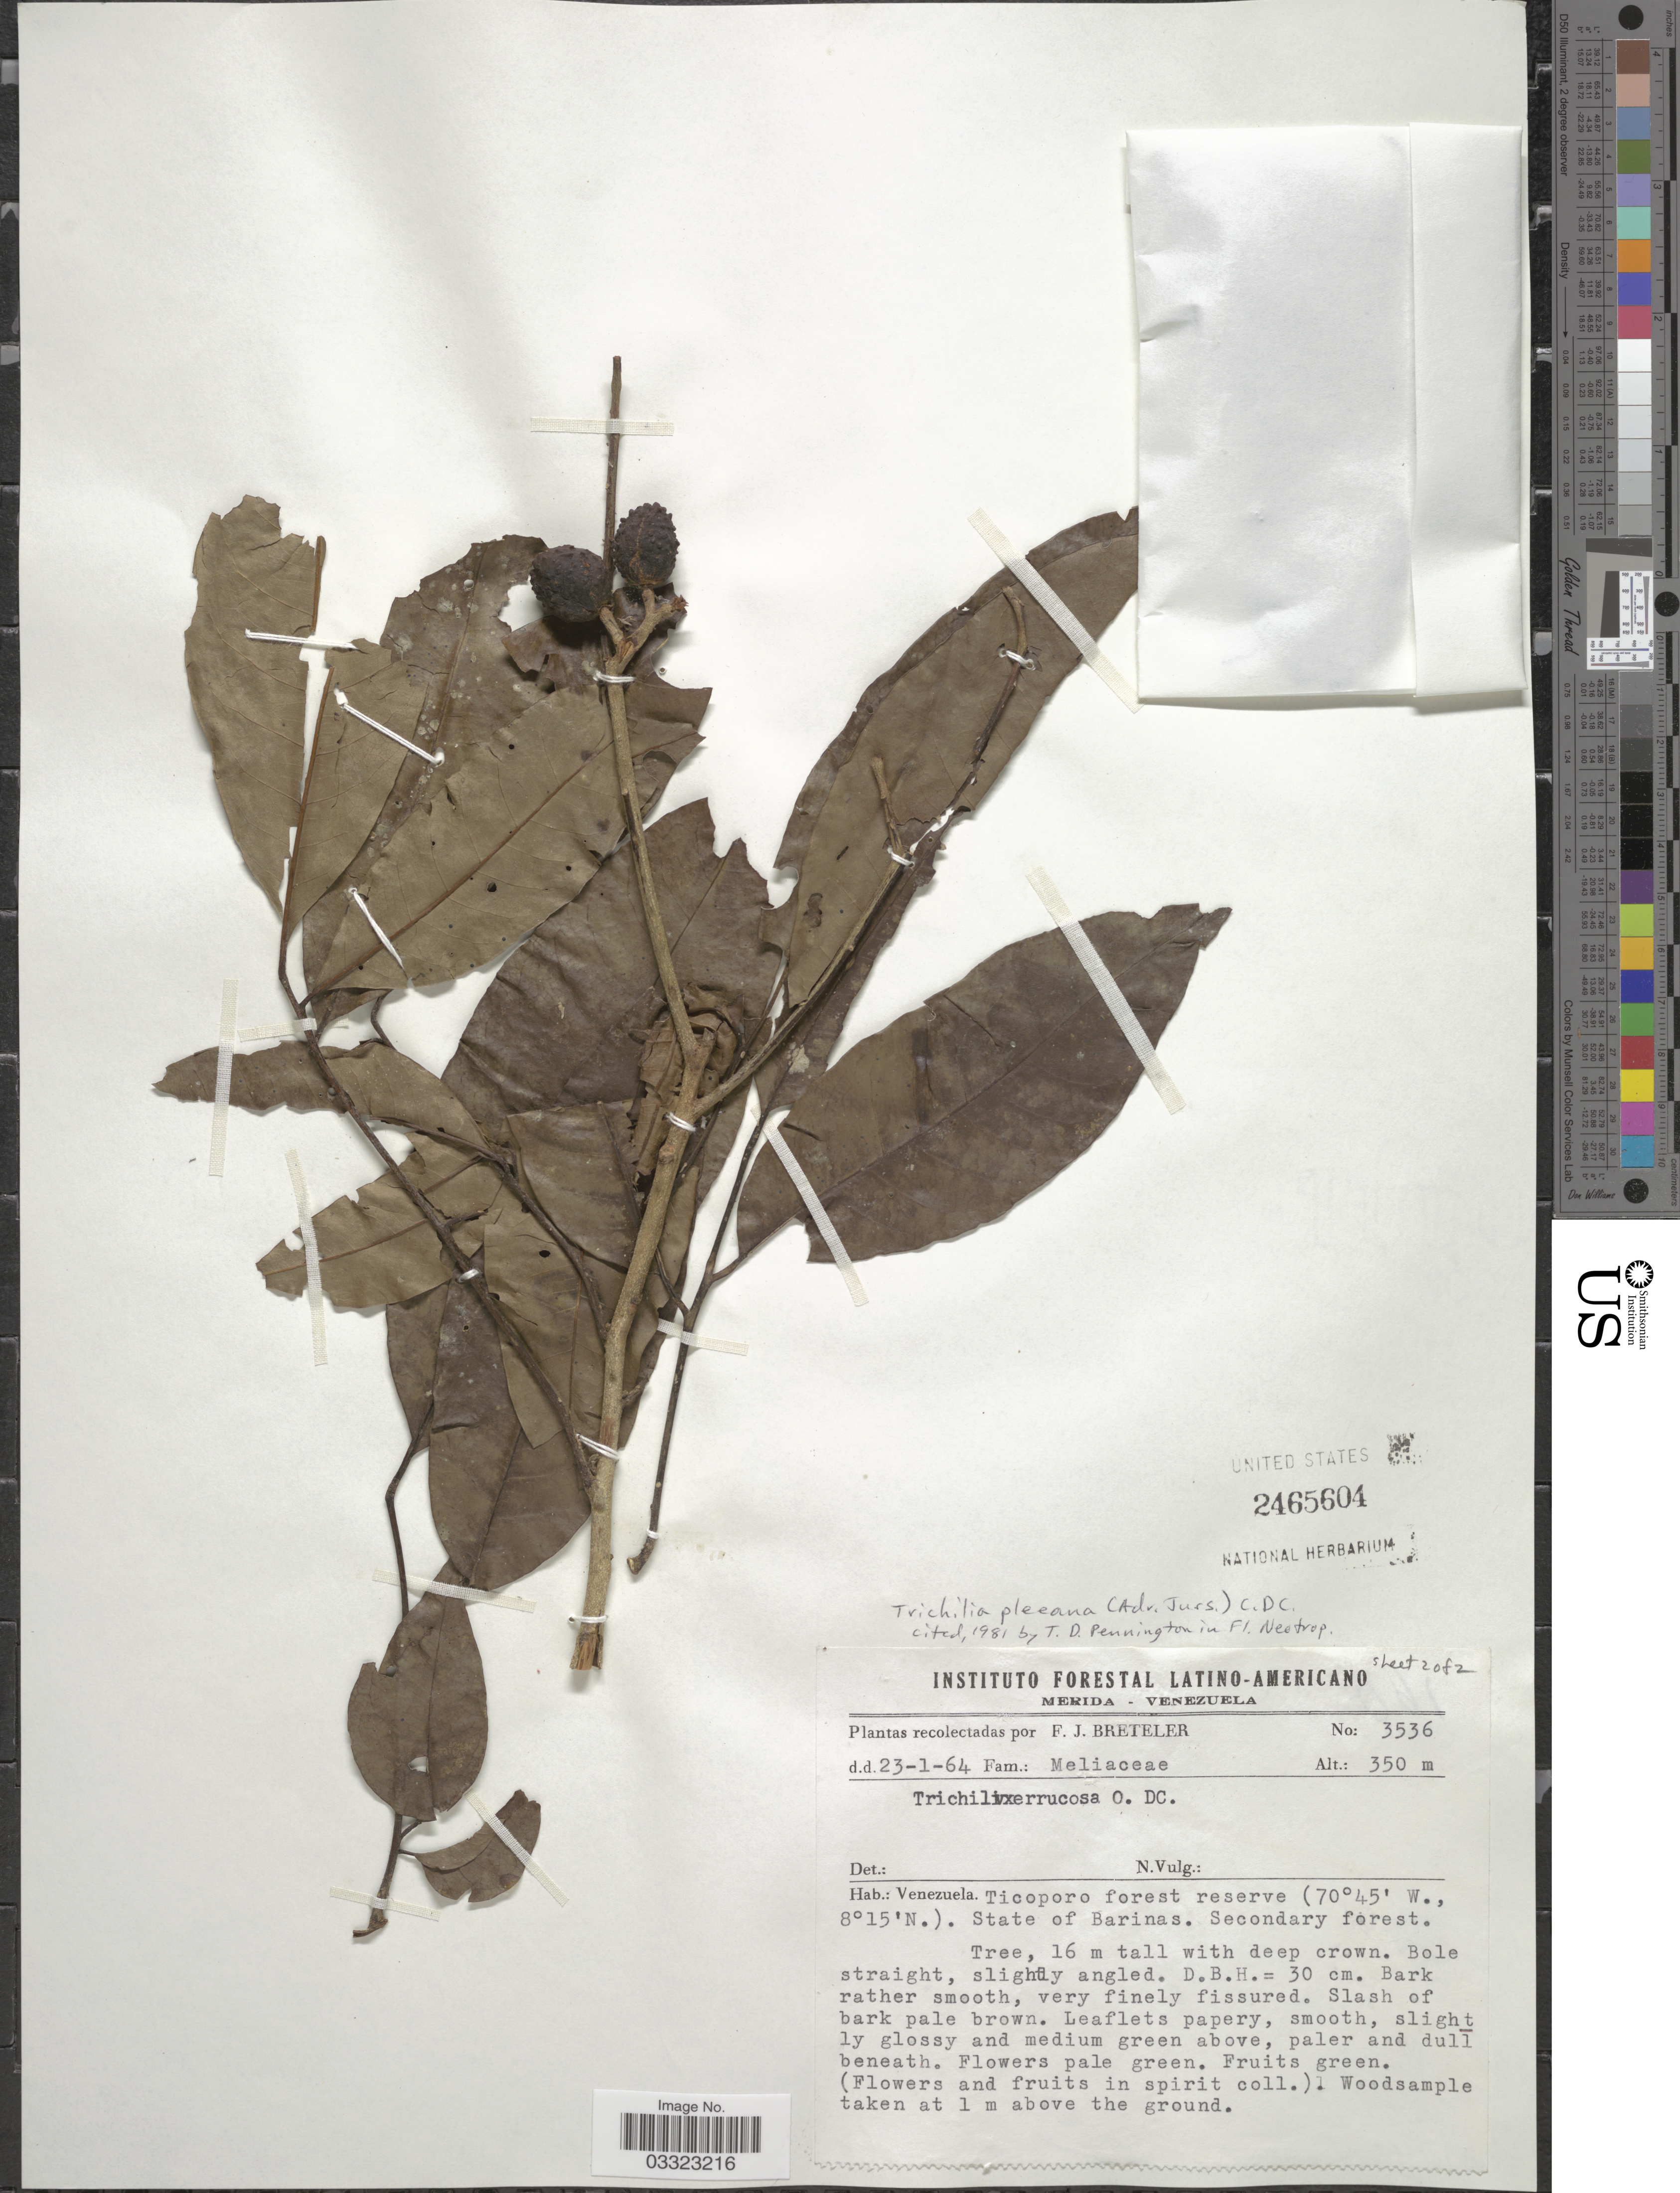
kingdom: Plantae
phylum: Tracheophyta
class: Magnoliopsida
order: Sapindales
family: Meliaceae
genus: Trichilia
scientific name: Trichilia pleeana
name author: (A. Juss.) C. DC.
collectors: F. J. Breteler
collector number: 3536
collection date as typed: Transcribed d/m/y: 23/1/64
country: Venezuela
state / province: Barinas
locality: Ticoporo forest reserve.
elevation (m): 350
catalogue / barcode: US 2465604